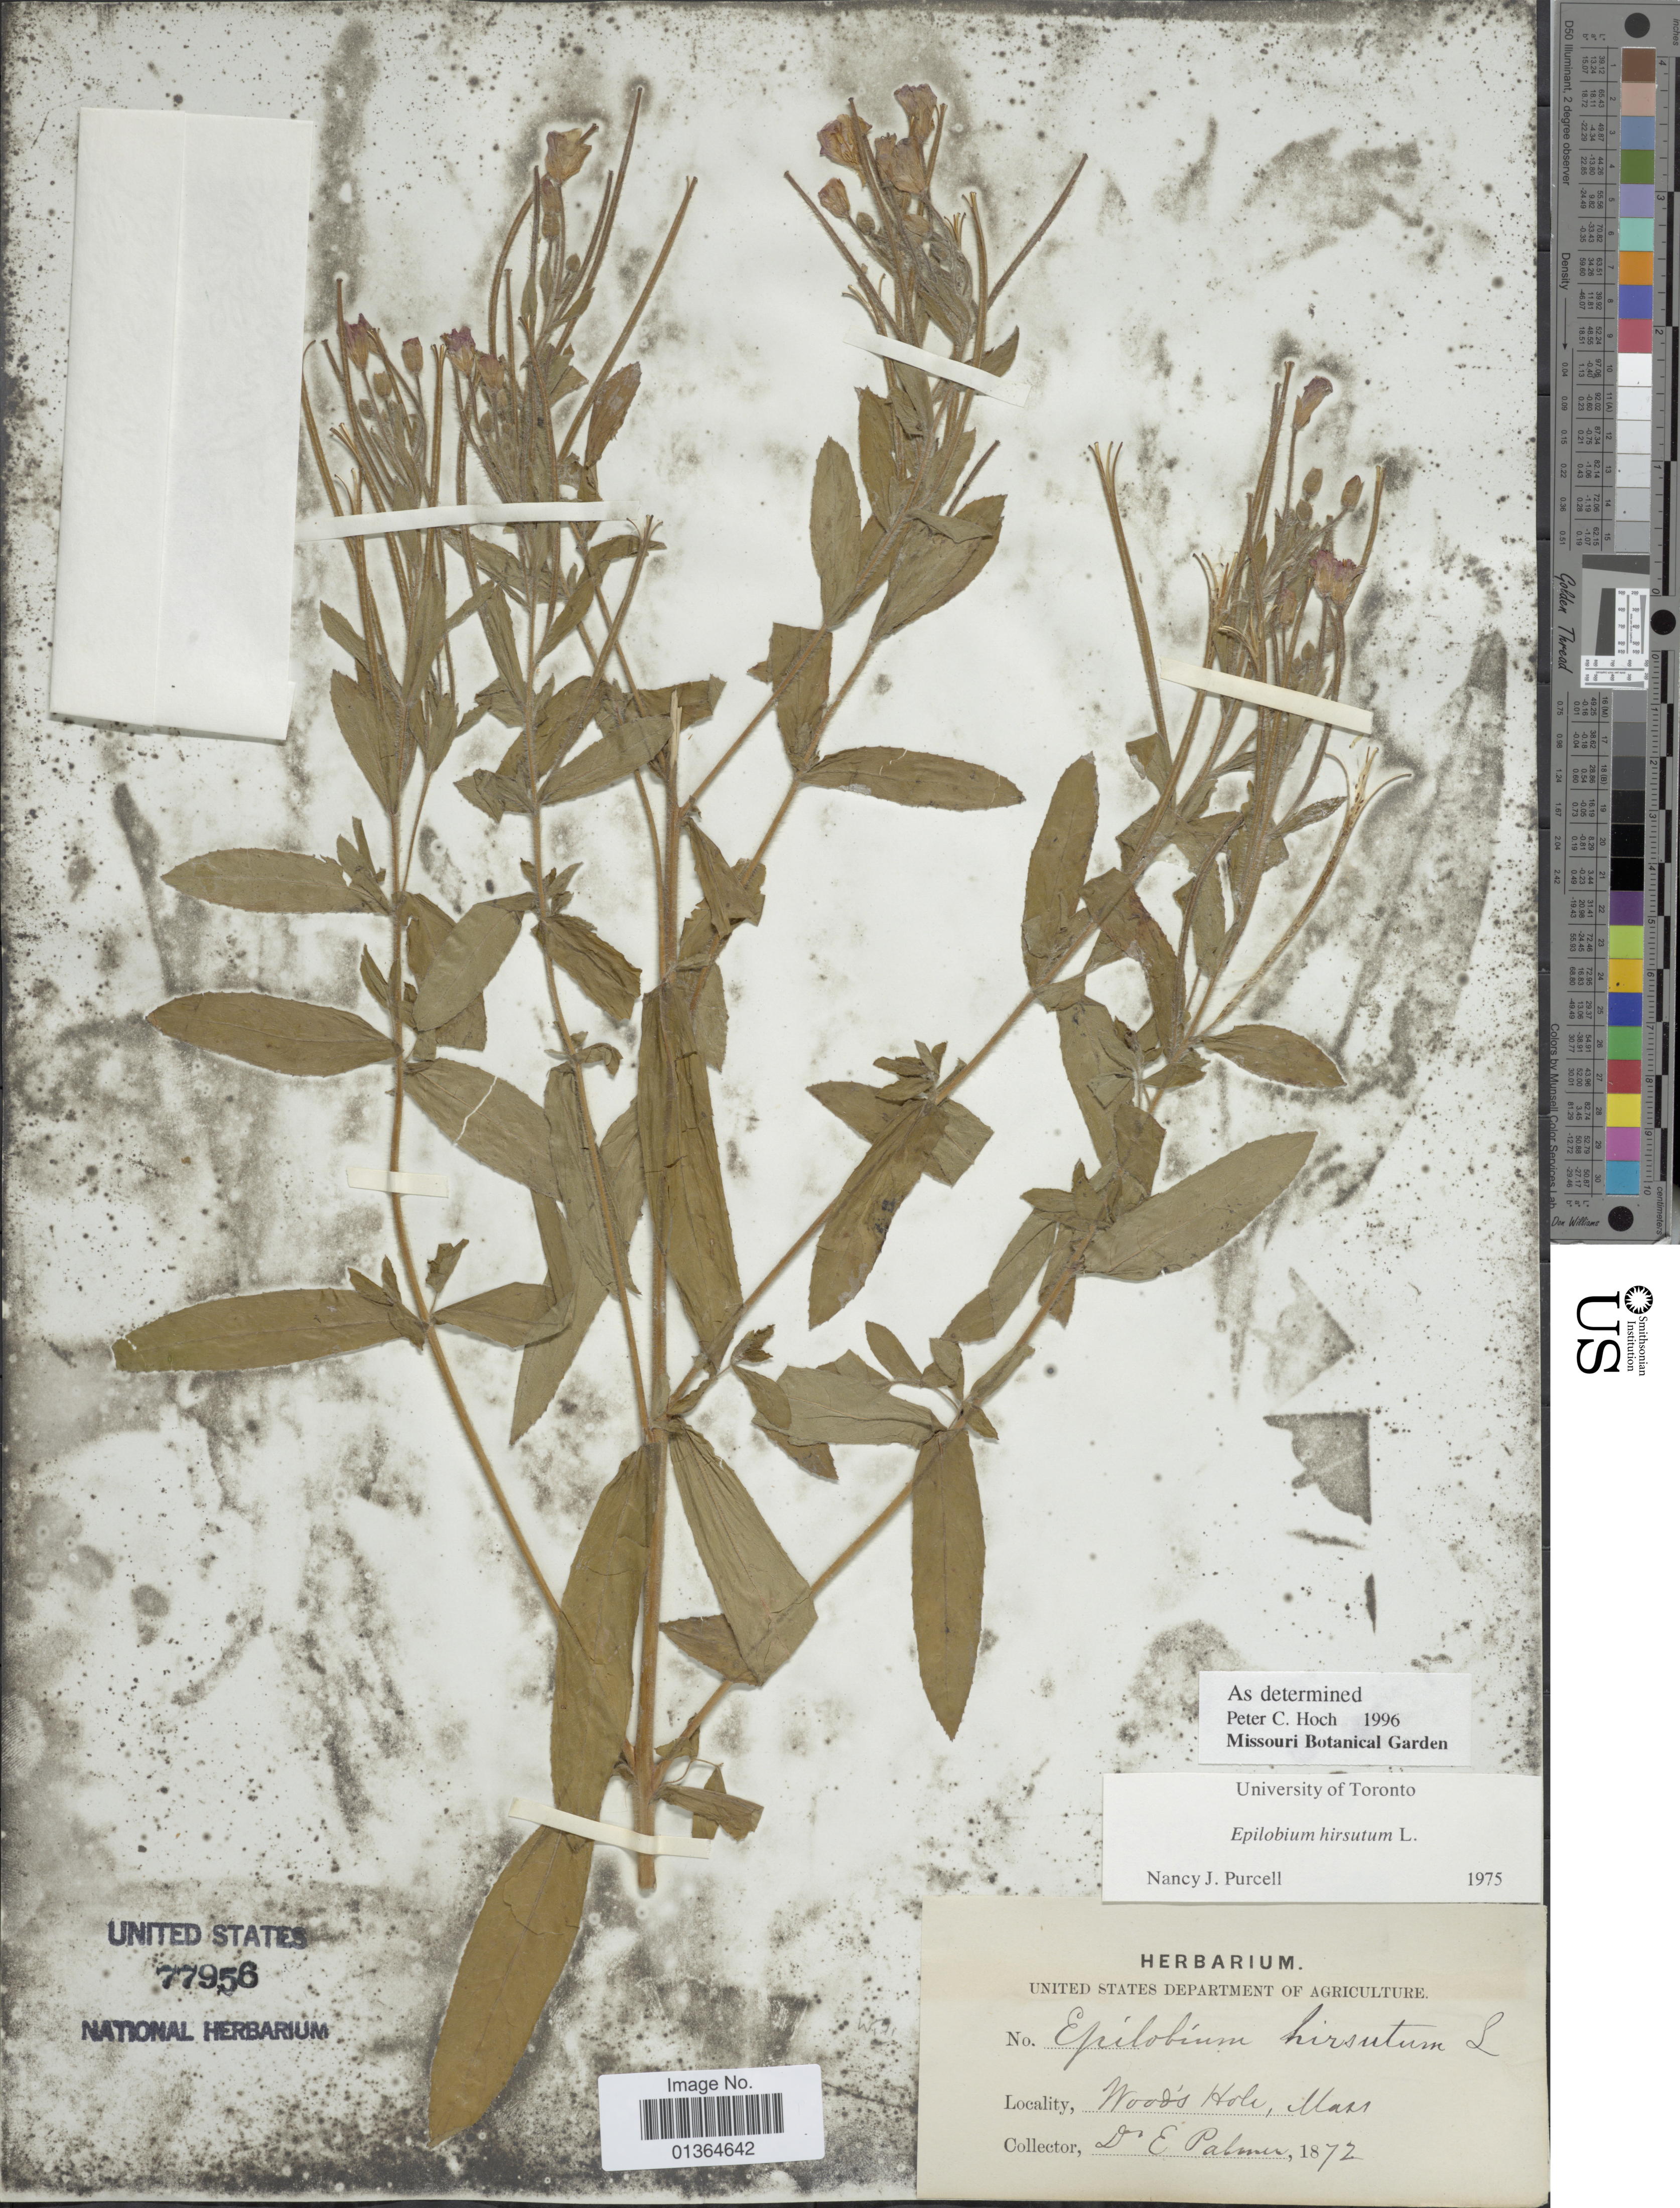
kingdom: Plantae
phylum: Tracheophyta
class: Magnoliopsida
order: Myrtales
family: Onagraceae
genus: Epilobium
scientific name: Epilobium hirsutum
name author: L.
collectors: D. E. Palmer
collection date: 1872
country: United States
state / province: Massachusetts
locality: Wood's Hole.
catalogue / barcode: US 77956